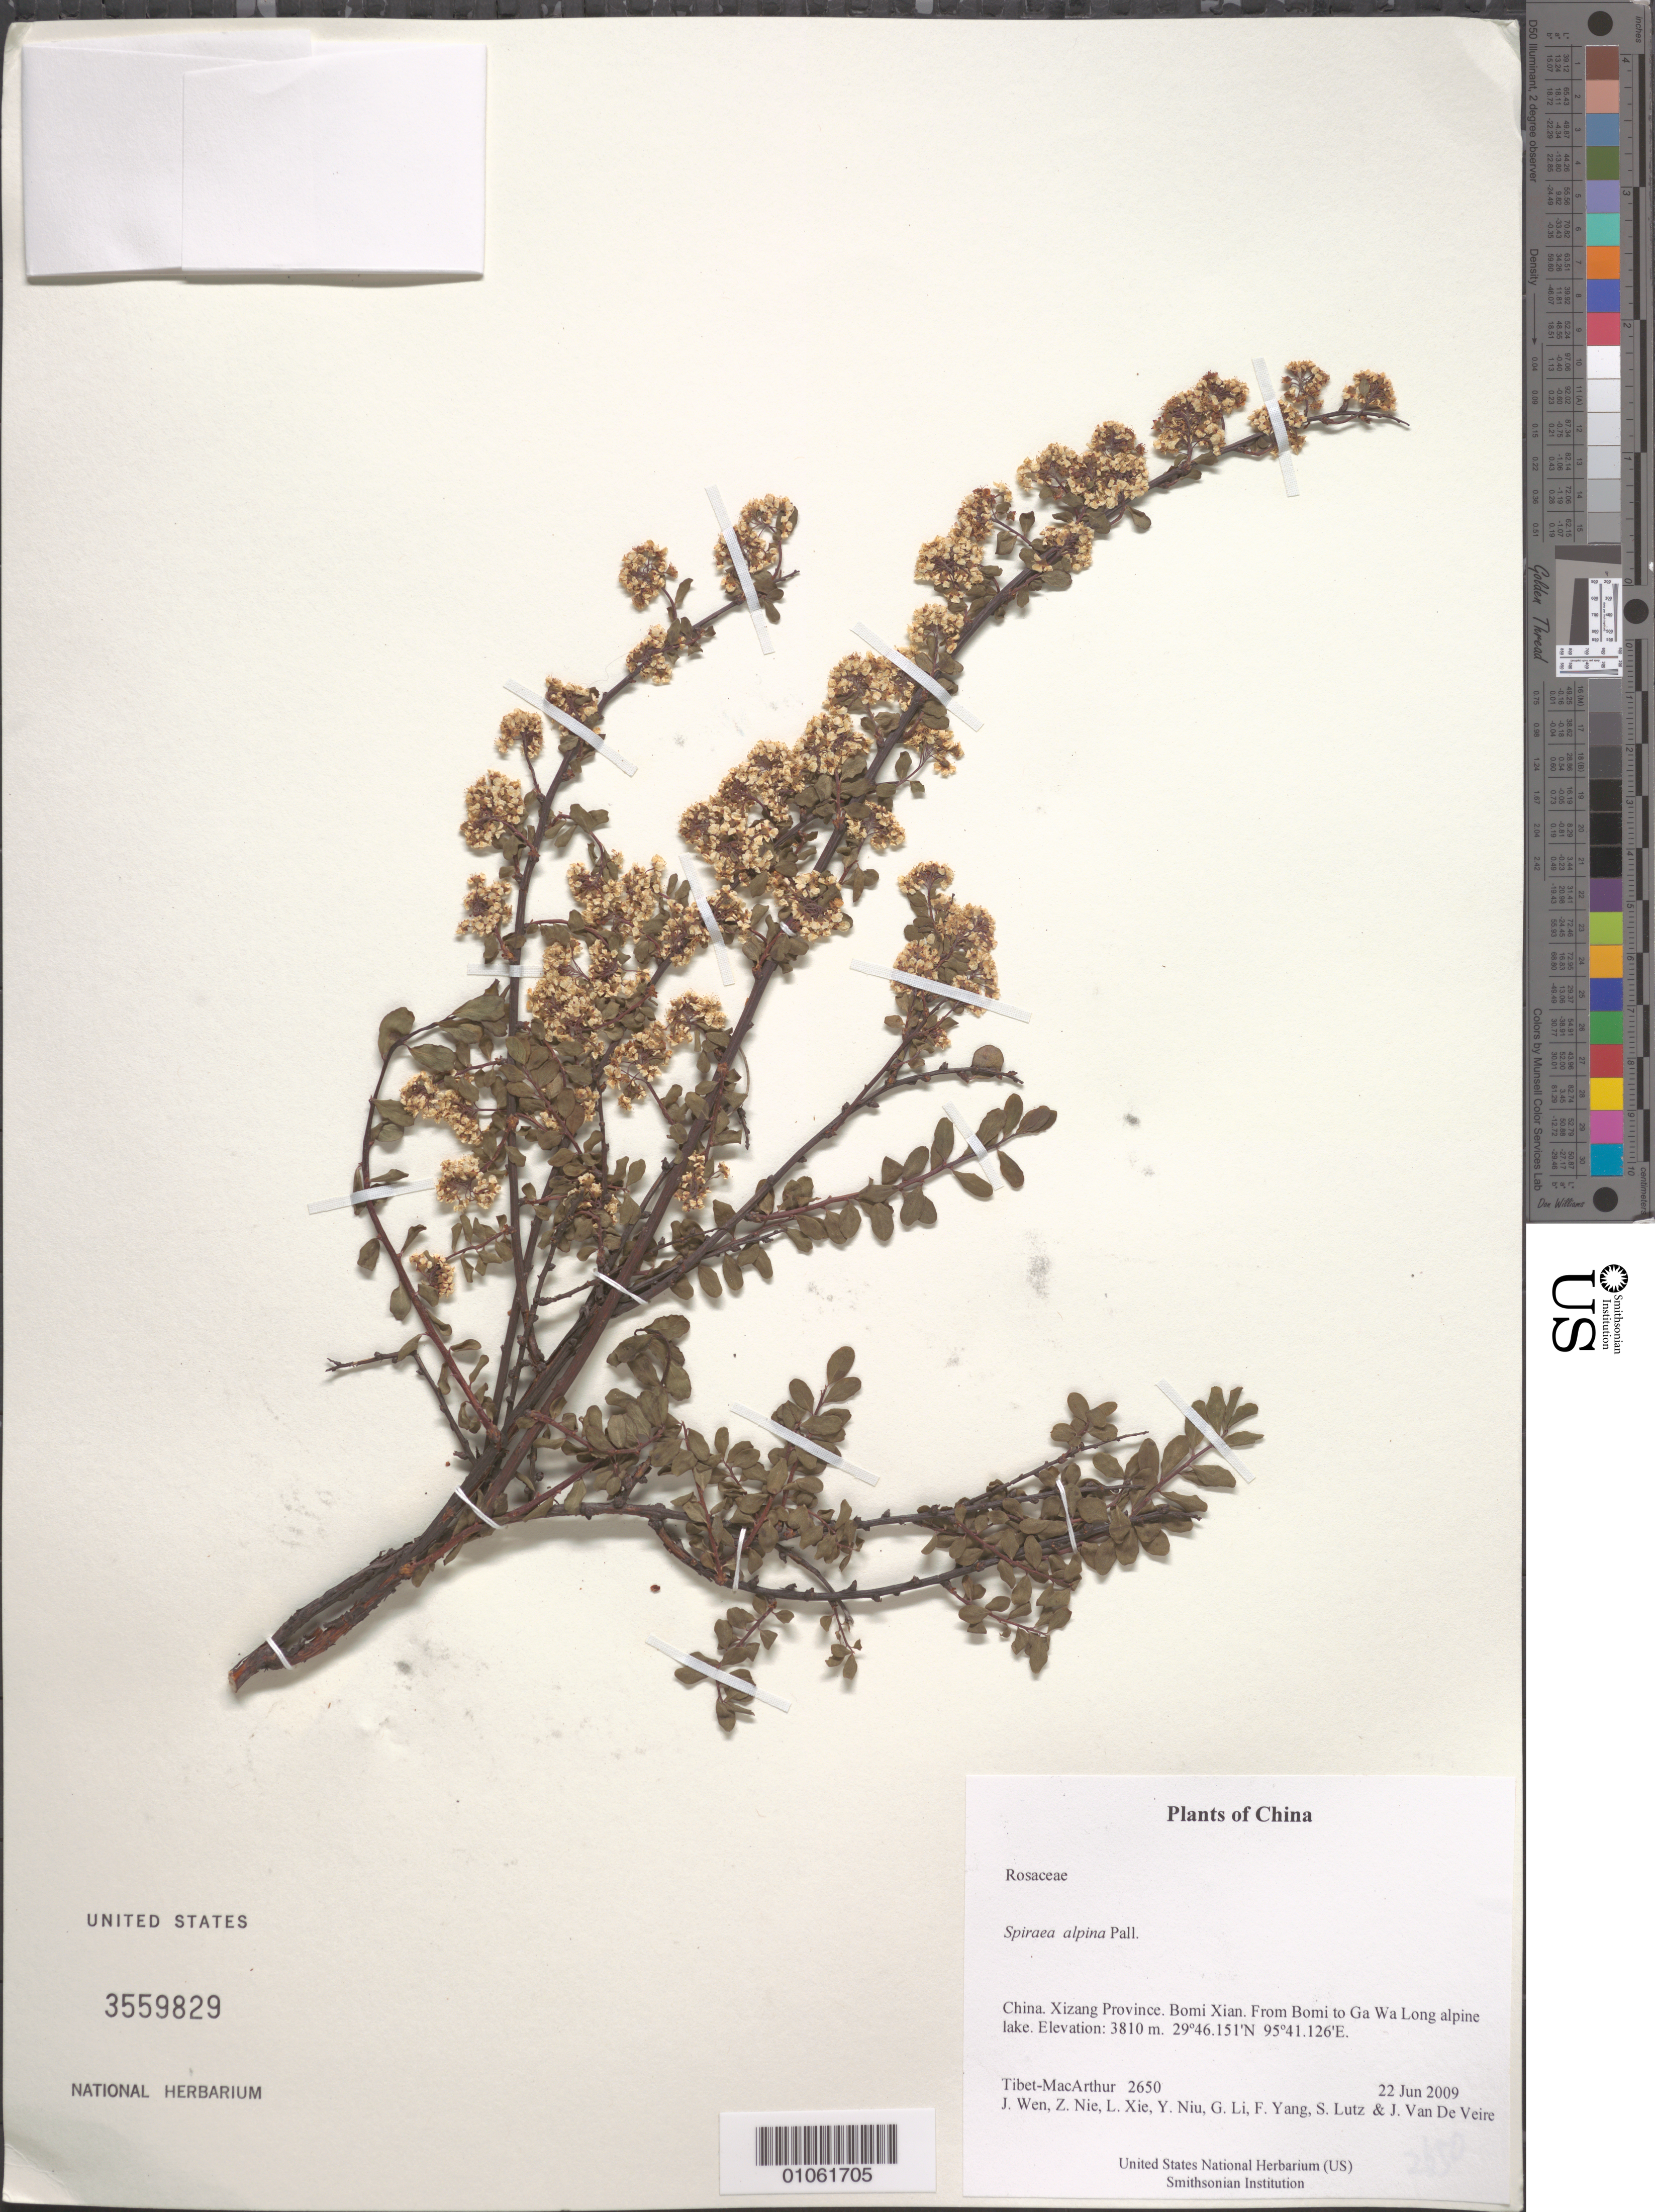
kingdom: Plantae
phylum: Tracheophyta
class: Magnoliopsida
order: Rosales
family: Rosaceae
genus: Spiraea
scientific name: Spiraea alpina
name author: Pall.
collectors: Tibet-MacArthur, J. Wen, Z. Nie, L. Xie, Y. Niu, G. Li, F. Yang, S. Lutz & J. Van De Veire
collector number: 2650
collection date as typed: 22 Jun 2009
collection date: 2009-06-22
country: China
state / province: Xizang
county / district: Bomi Xian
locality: From Bomi to Ga Wa Long alpine lake.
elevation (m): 3810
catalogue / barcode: US 3559829